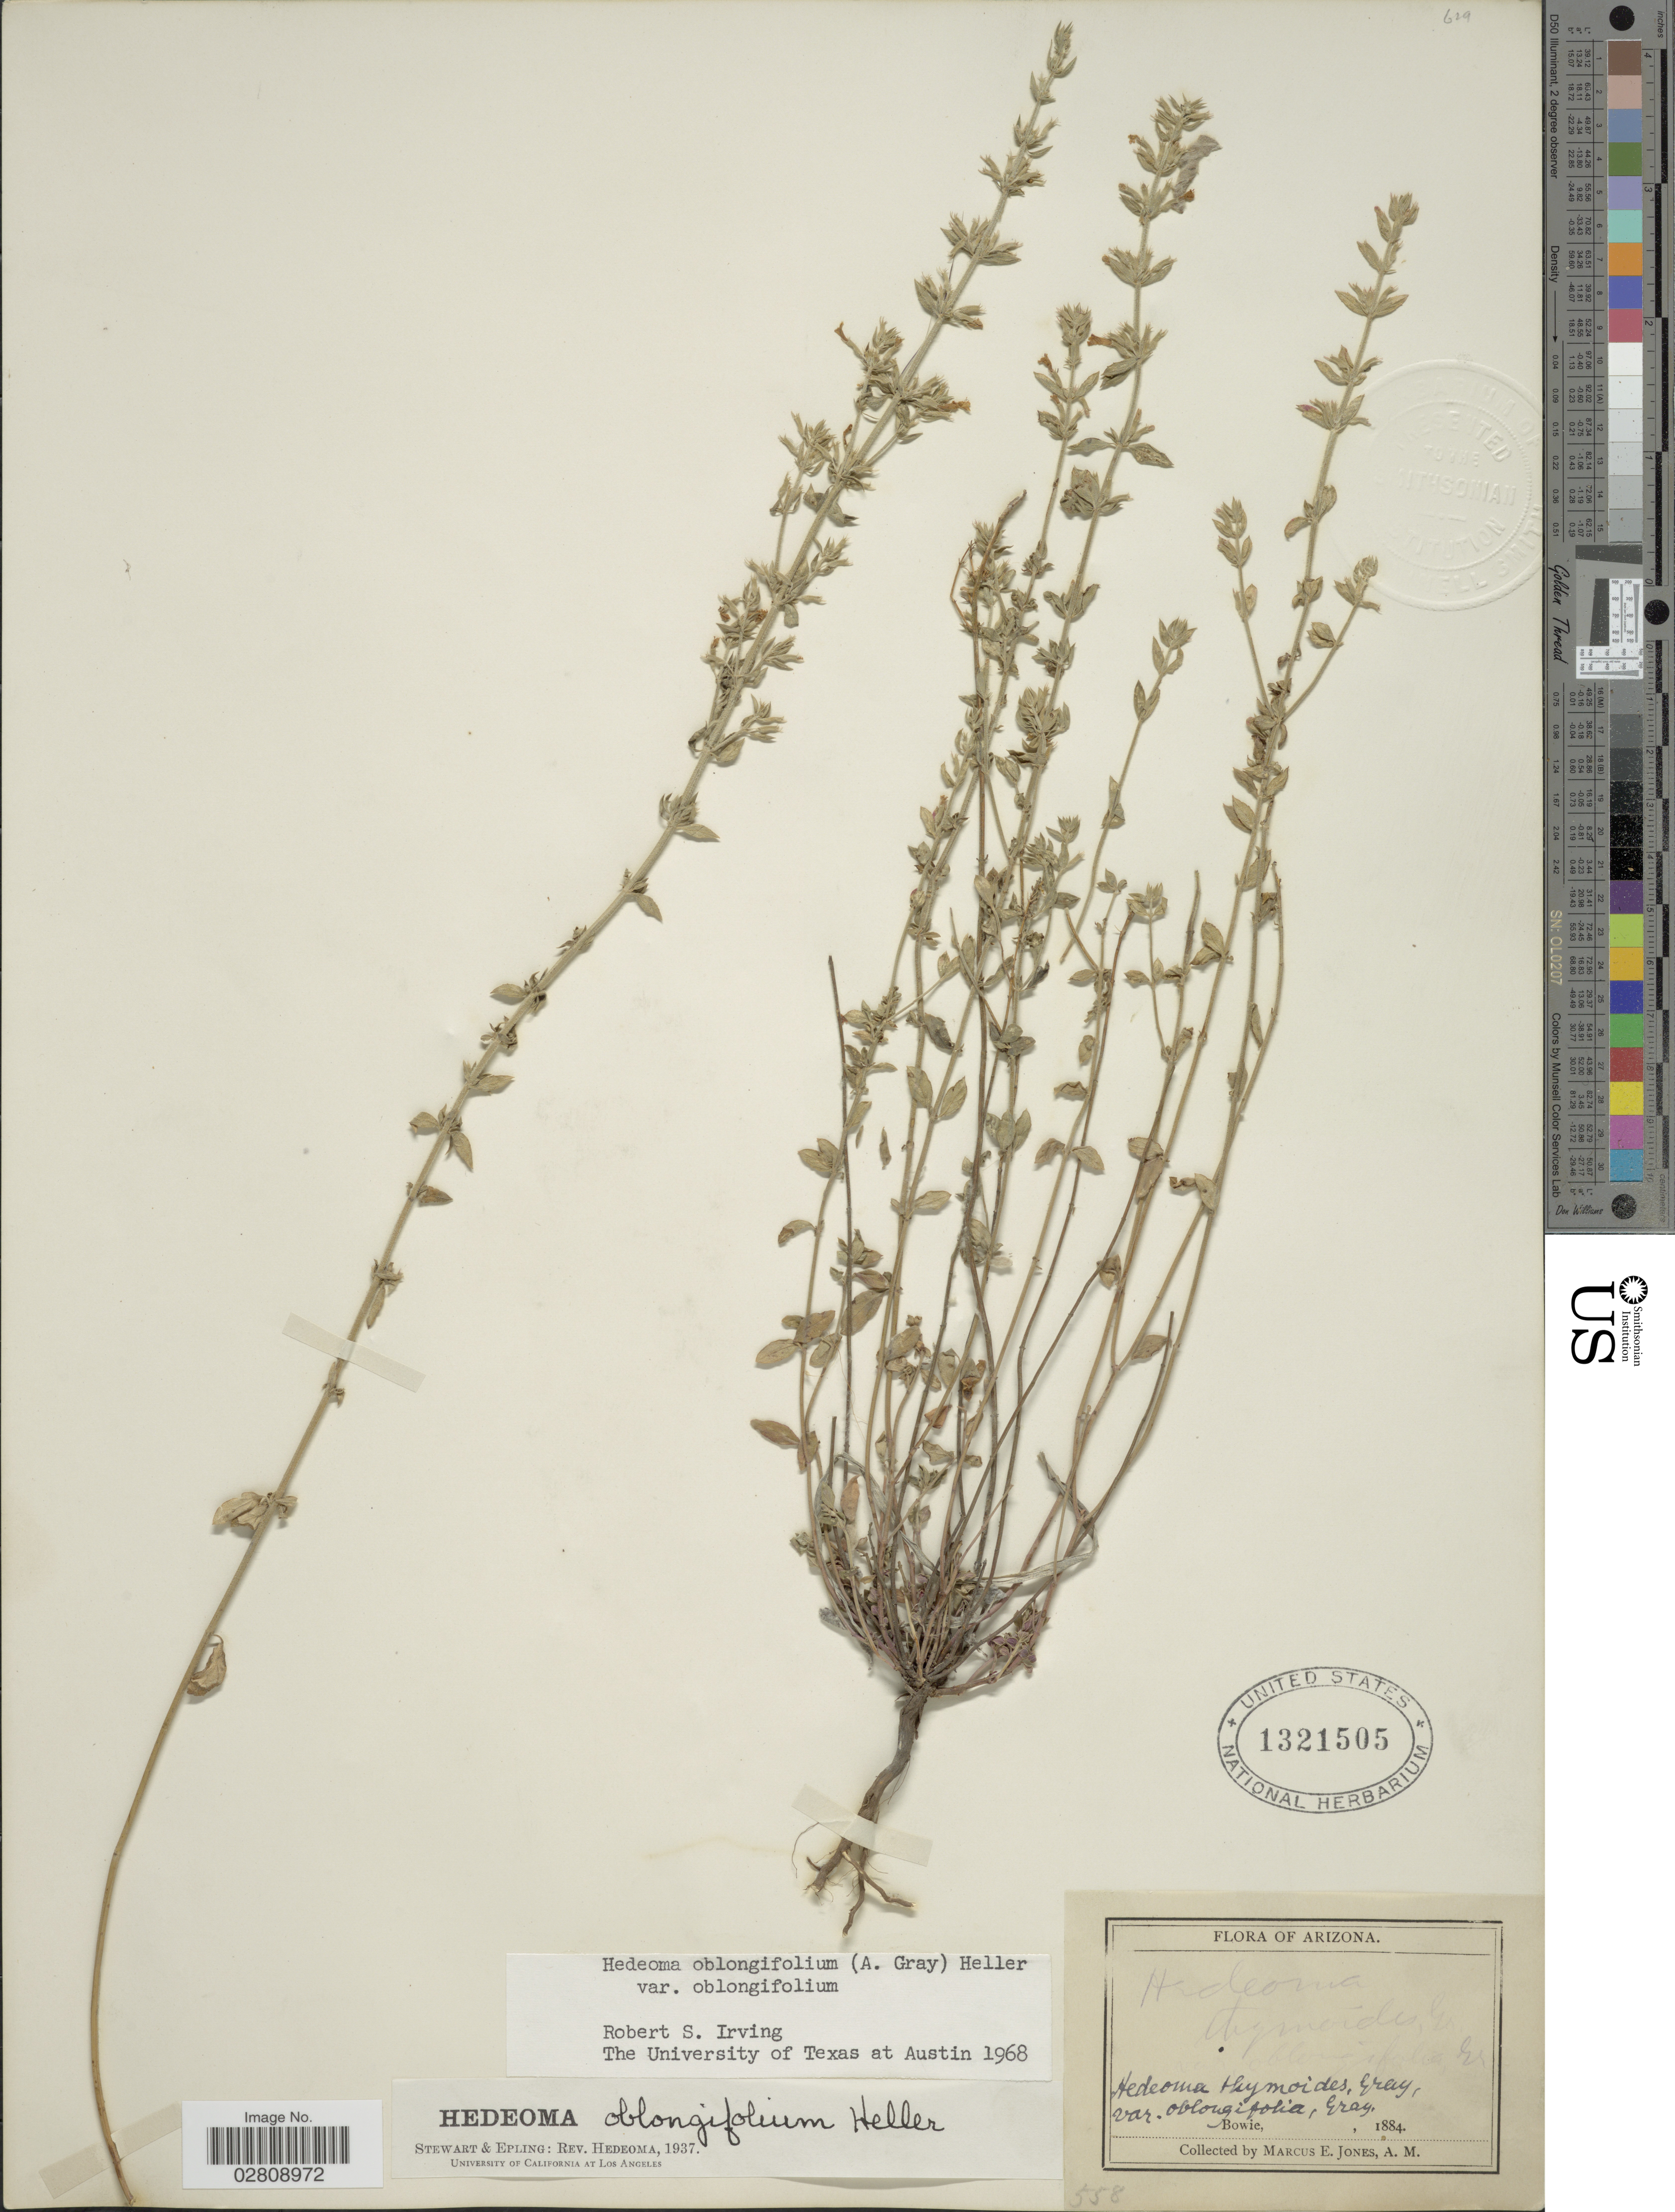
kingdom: Plantae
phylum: Tracheophyta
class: Magnoliopsida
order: Lamiales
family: Lamiaceae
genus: Hedeoma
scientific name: Hedeoma oblongifolia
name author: (A. Gray) A. Heller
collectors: M. E. Jones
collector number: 558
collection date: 1884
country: United States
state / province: Arizona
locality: Bowie.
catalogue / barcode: US 1321505